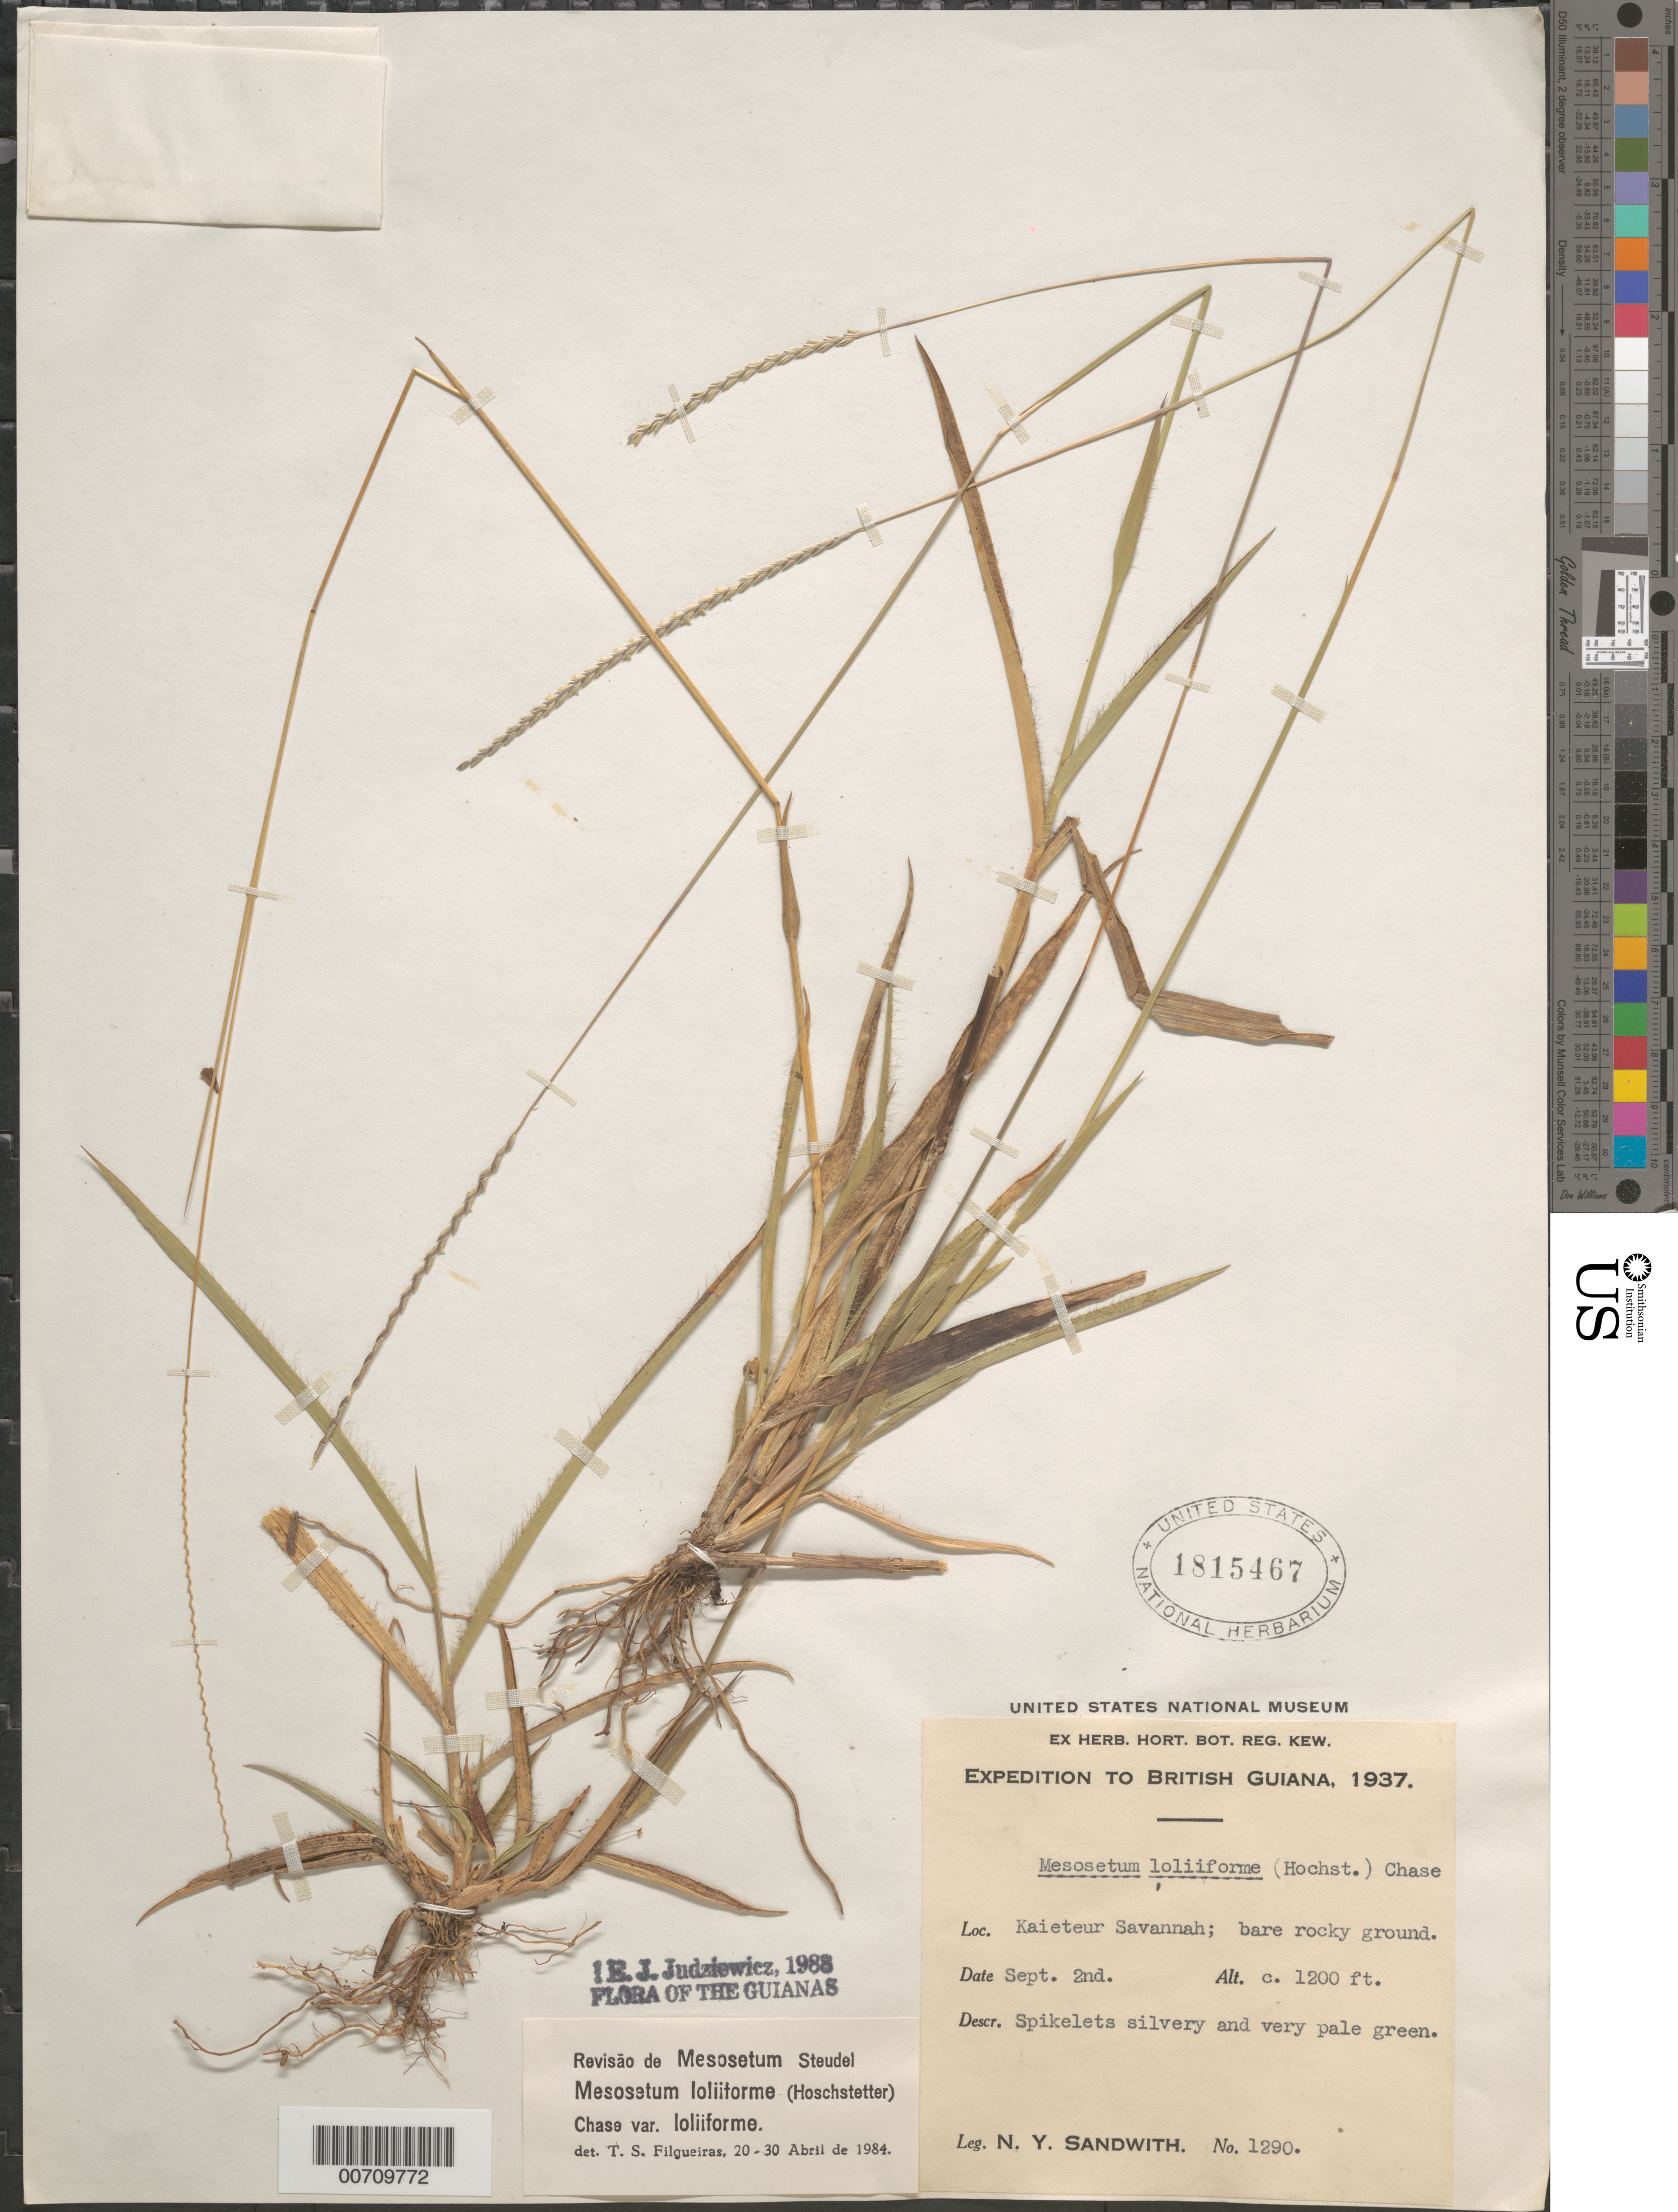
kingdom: Plantae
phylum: Tracheophyta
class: Liliopsida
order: Poales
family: Poaceae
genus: Mesosetum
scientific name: Mesosetum loliiforme var. loliiforme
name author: (Hochst. ex Steud.) Chase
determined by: Judziewicz, E. J.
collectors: N. Y. Sandwith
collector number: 1290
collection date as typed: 2-Sep-37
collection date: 1937-09-02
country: Guyana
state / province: Potaro-Siparuni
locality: Kaieteur Savanna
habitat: Bare rocky ground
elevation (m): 366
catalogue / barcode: US 1815467